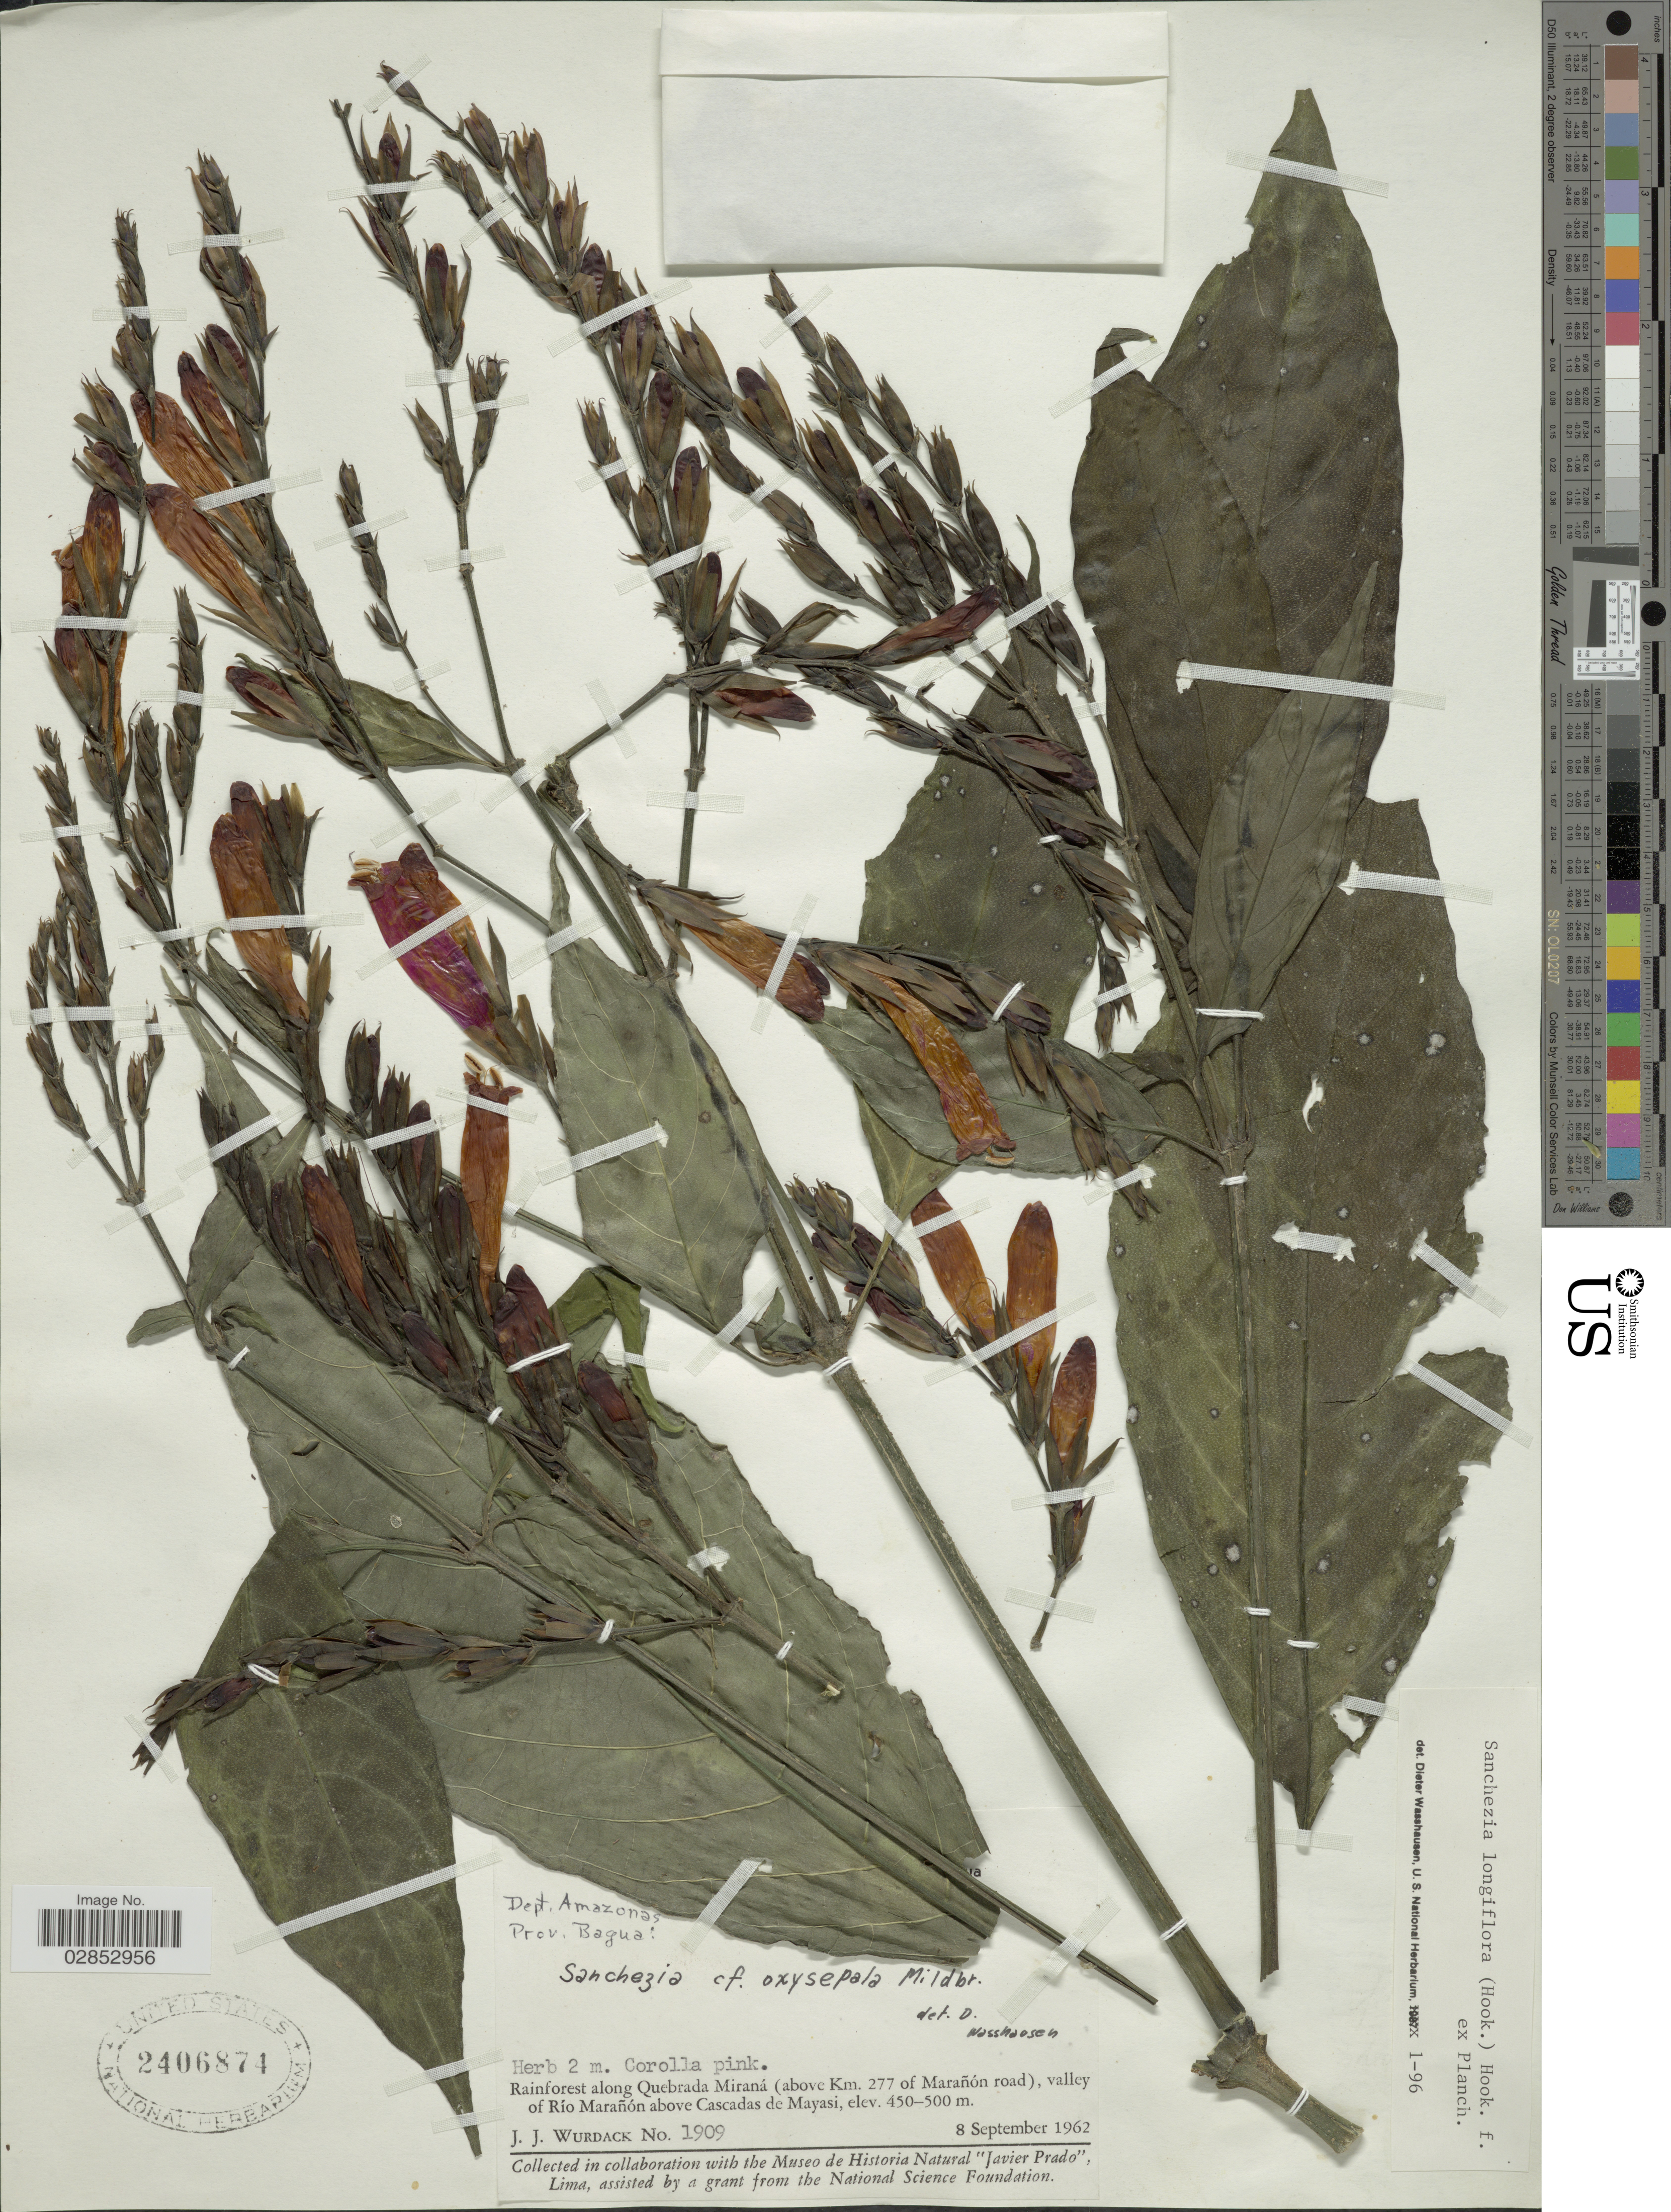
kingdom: Plantae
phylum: Tracheophyta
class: Magnoliopsida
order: Lamiales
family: Acanthaceae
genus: Sanchezia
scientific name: Sanchezia longiflora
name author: (Hook. f.) Hook. f. ex Planch.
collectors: J. J. Wurdack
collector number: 1909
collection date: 1962-09-08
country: Peru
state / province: Amazonas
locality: Dept. Amazonas, Prov. Bagua, Rainforest along Quebrada Miraná (above Km. 277 of Marañon road), valley of Río Marañon above Cascadas de Mayasi.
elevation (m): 450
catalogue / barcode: US 2406874